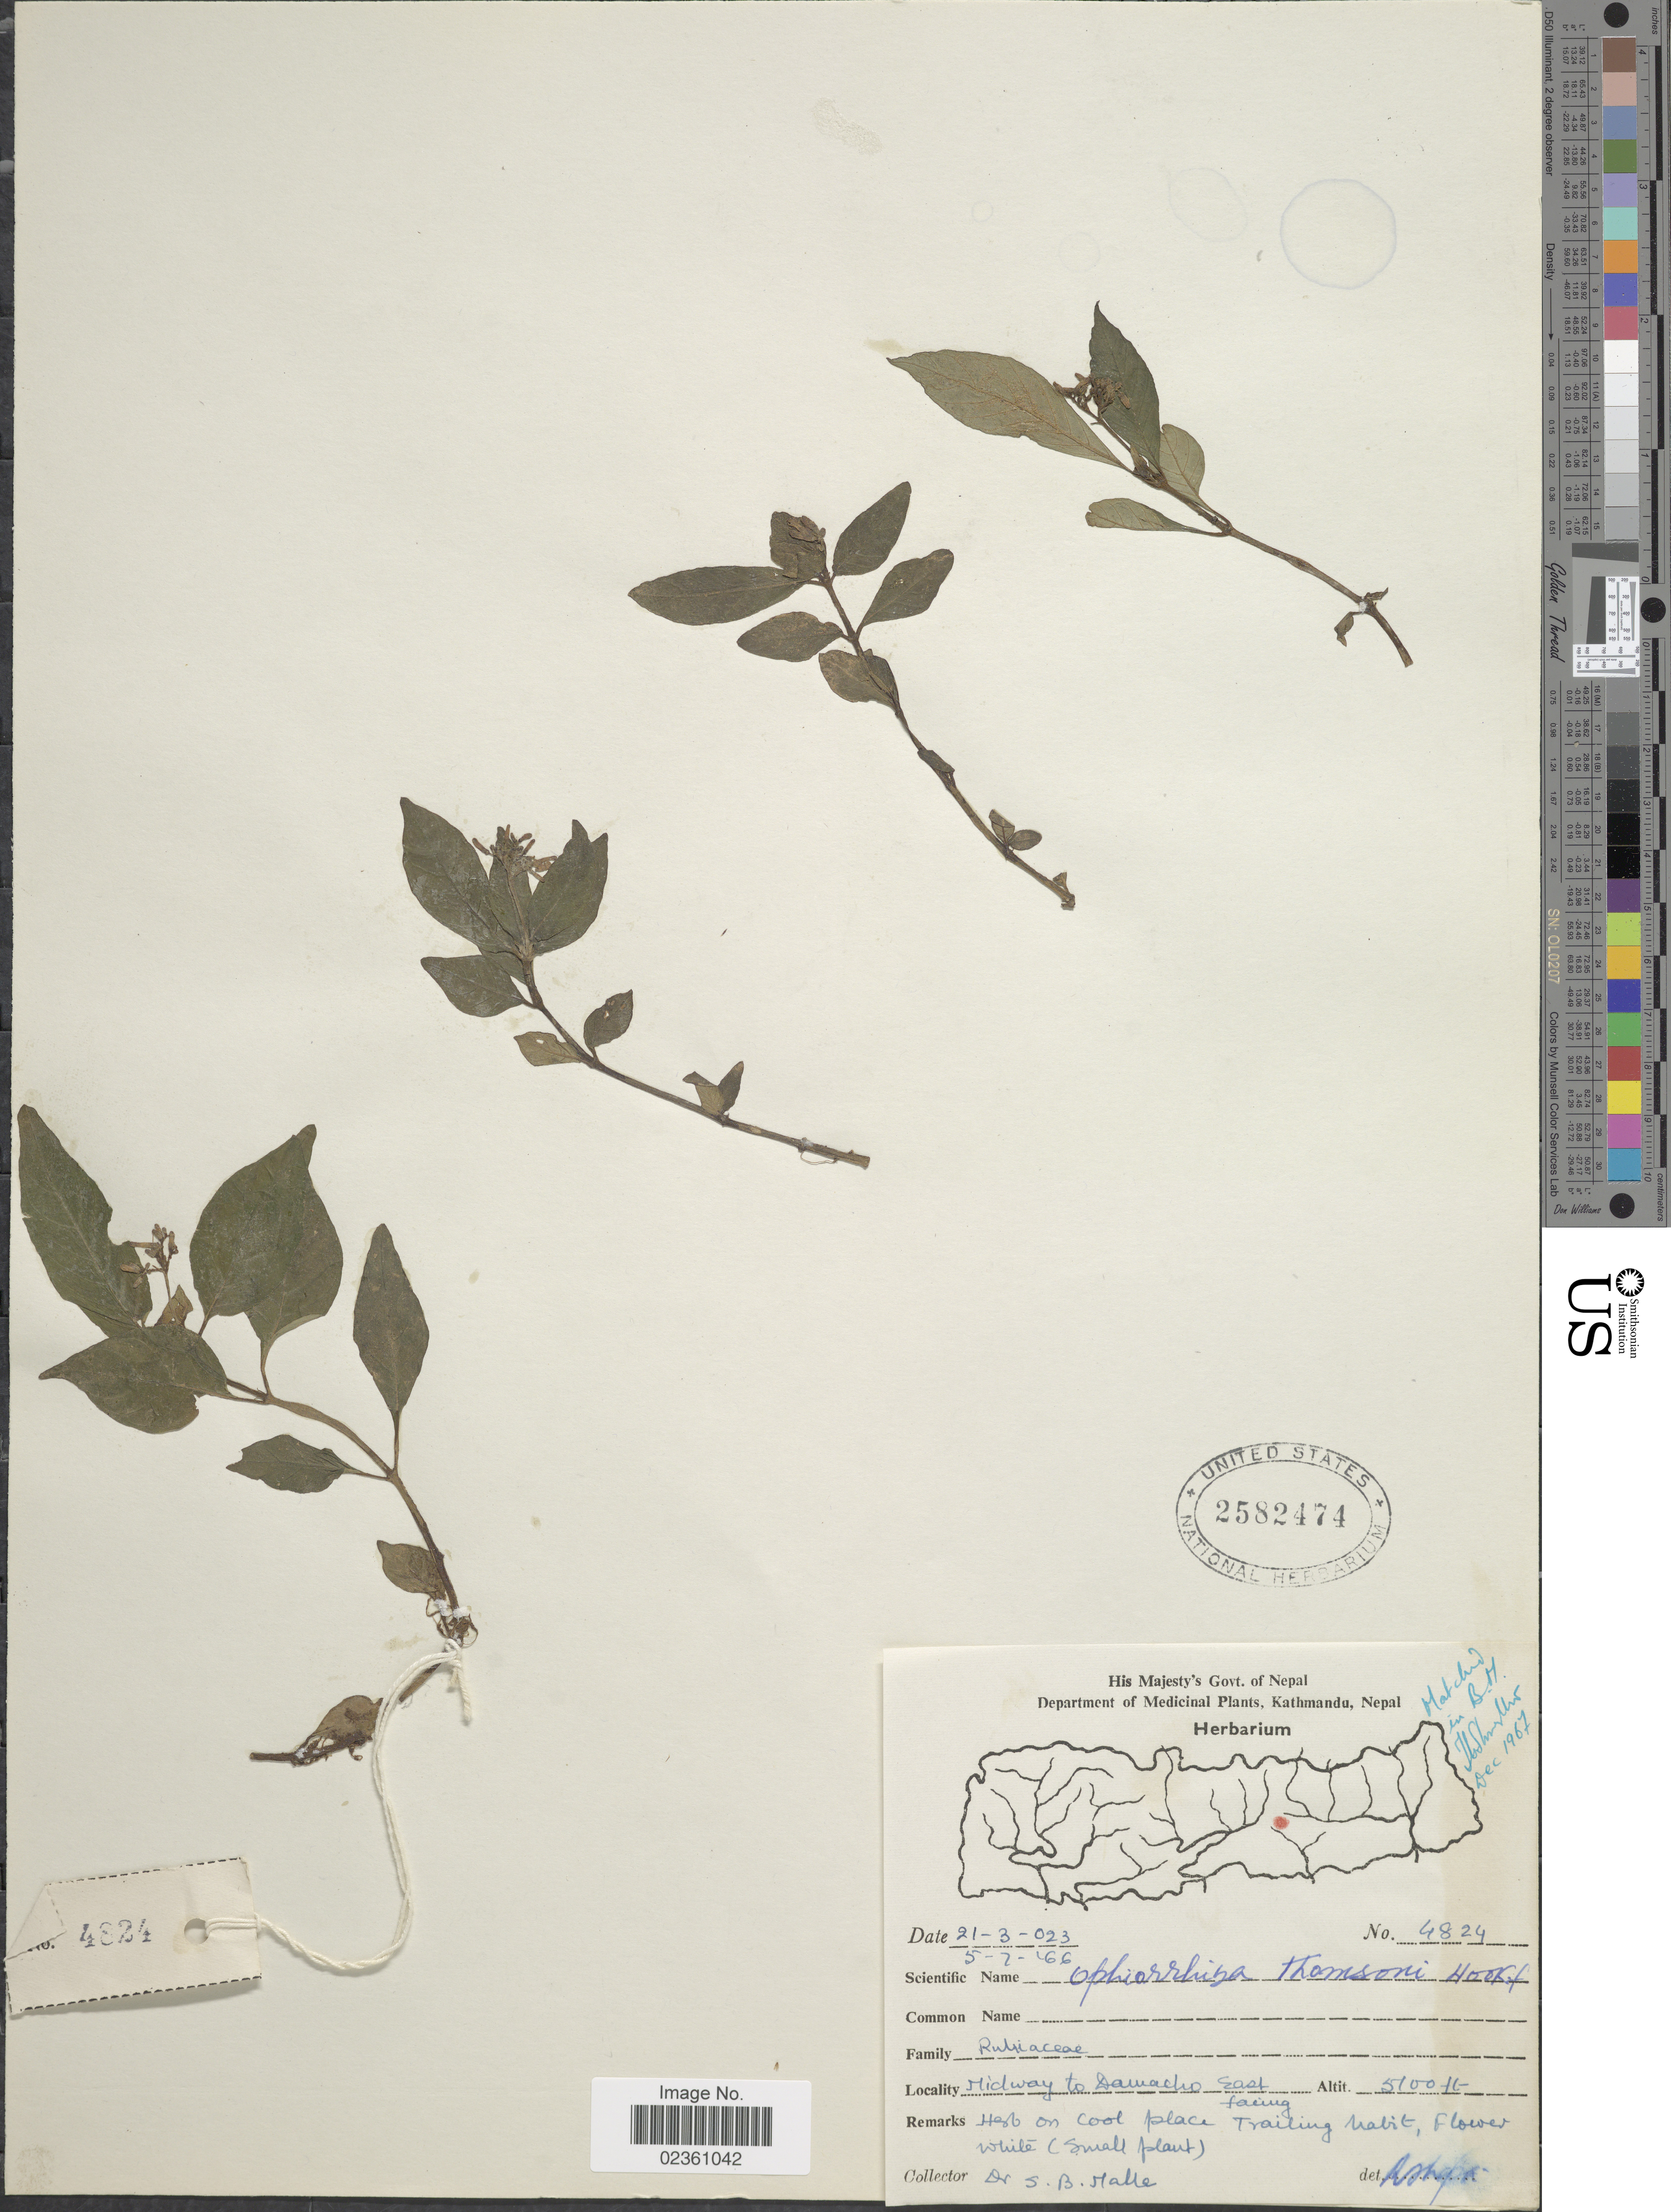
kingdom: Plantae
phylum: Tracheophyta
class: Magnoliopsida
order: Gentianales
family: Rubiaceae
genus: Ophiorrhiza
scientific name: Ophiorrhiza thomsonii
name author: Hook. f.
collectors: S. Malla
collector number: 4824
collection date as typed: Transcribed d/m/y: 5/7/66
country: Nepal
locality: Midway to Damacho East facing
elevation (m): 1554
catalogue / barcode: US 2582474